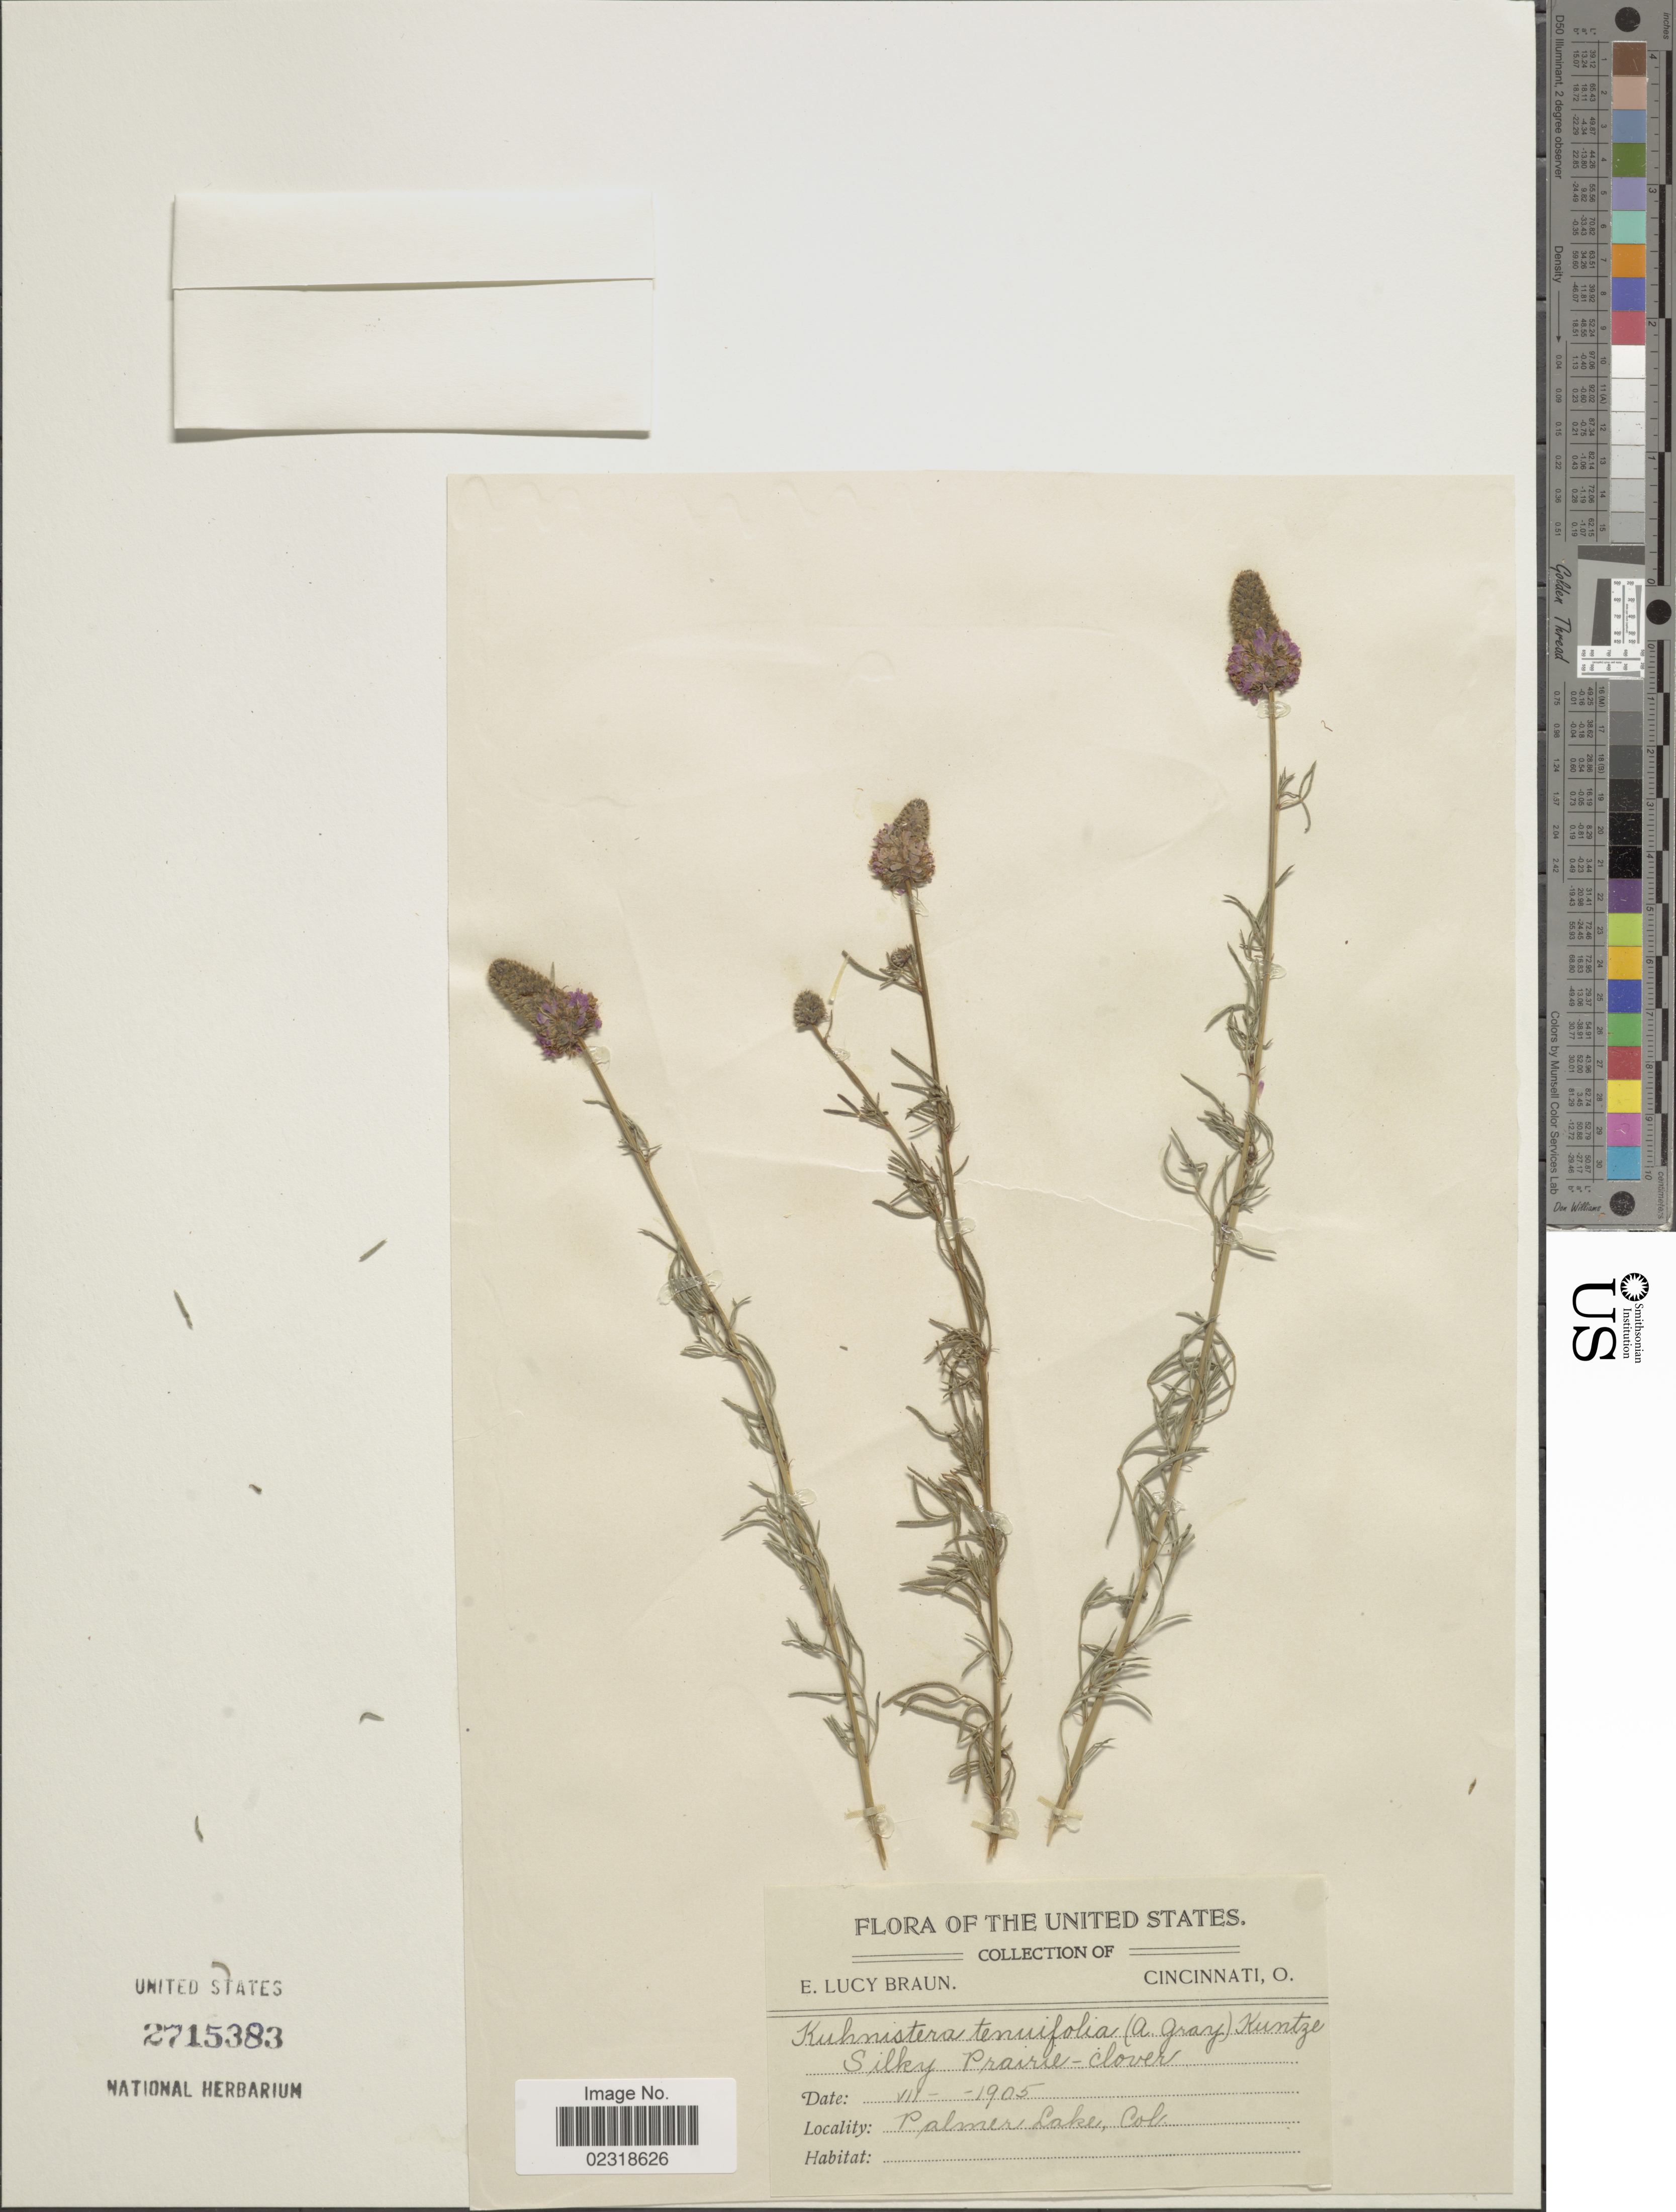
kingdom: Plantae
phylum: Tracheophyta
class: Magnoliopsida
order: Fabales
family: Fabaceae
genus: Dalea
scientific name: Dalea tenuifolia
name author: (A. Gray) Shinners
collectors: E. L. Braun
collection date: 1905-07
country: Mexico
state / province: Colima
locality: Palmer Lake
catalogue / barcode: US 2715383